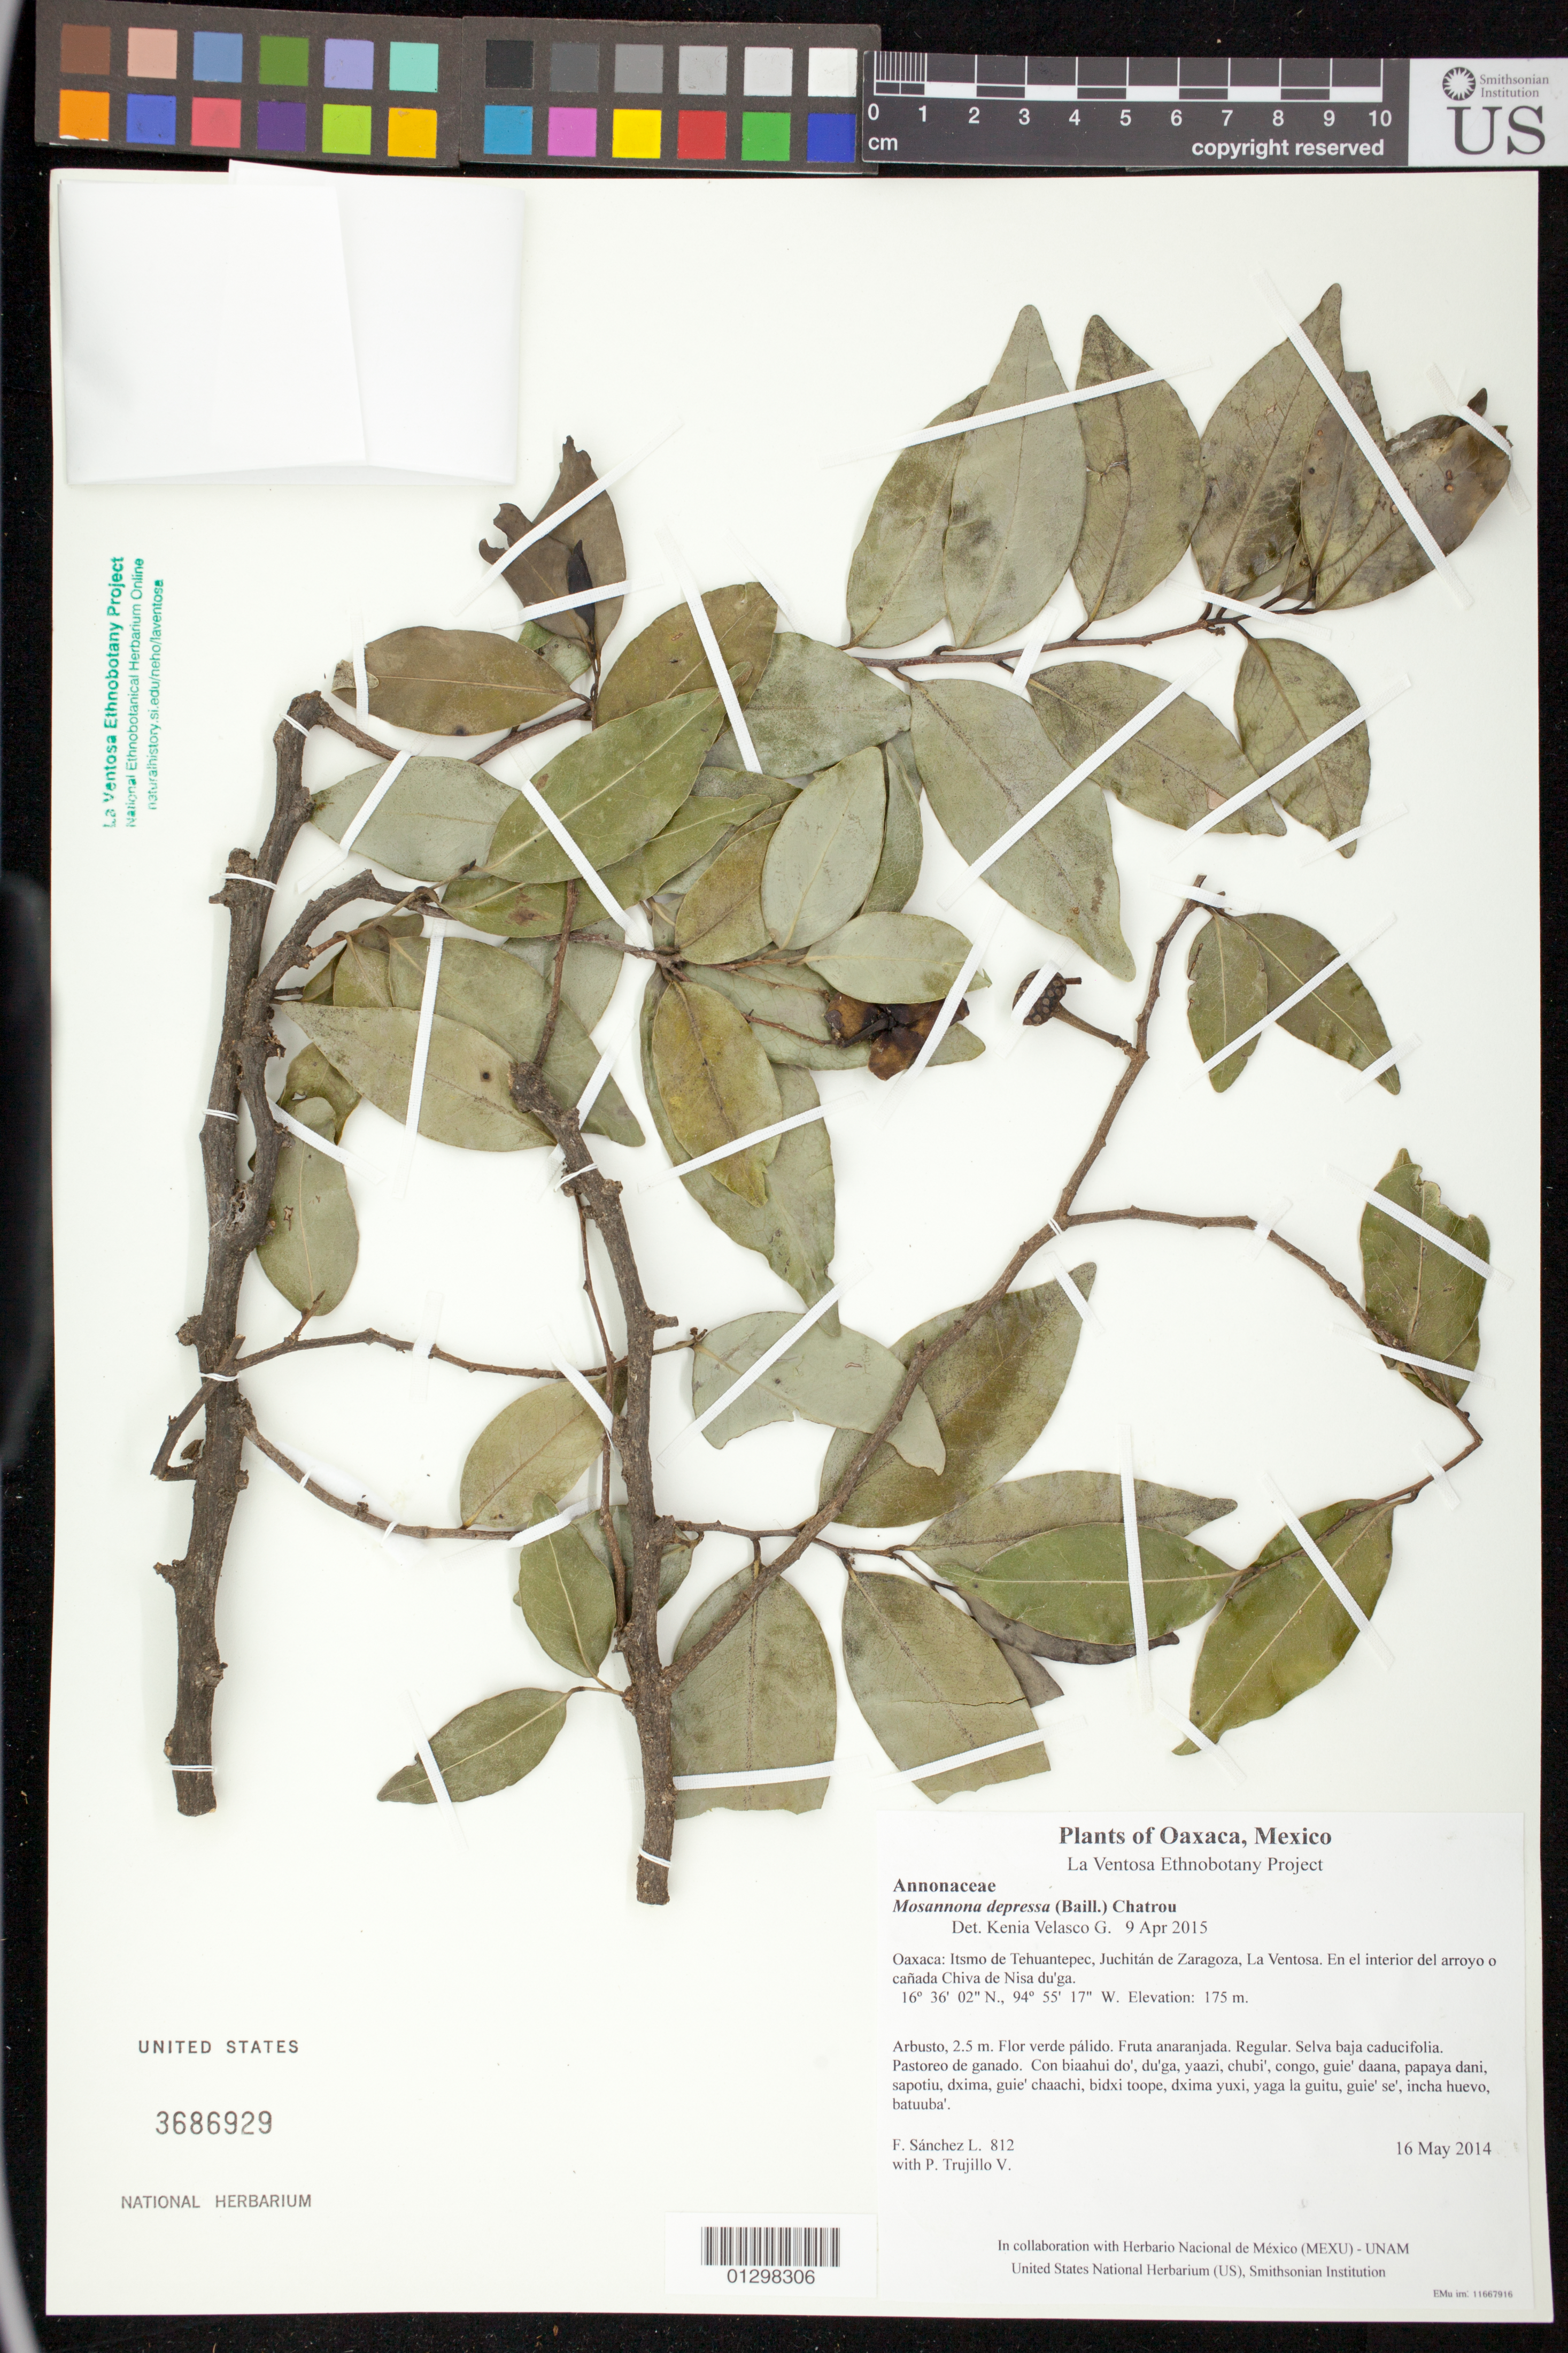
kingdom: Plantae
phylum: Tracheophyta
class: Magnoliopsida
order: Magnoliales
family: Annonaceae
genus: Mosannona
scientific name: Mosannona depressa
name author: (Baill.) Chatrou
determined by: Velasco G., Kenia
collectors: F. Sánchez L. & P. Trujillo V.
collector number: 812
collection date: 2014-05-16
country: Mexico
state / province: Oaxaca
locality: Itsmo de Tehuantepec, Juchitán de Zaragoza, La Ventosa. En el interior del arroyo o cañada Chiva de Nisa du'ga.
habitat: Selva baja caducifolia. Pastoreo de ganado.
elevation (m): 175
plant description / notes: JEBOT, MEXU, SERO, SIPI, US; Yaga bandaga. 2.5 m. Guie' naga' naté. Cuaananaxhi biguitu. Nuu.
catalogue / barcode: US 3686929